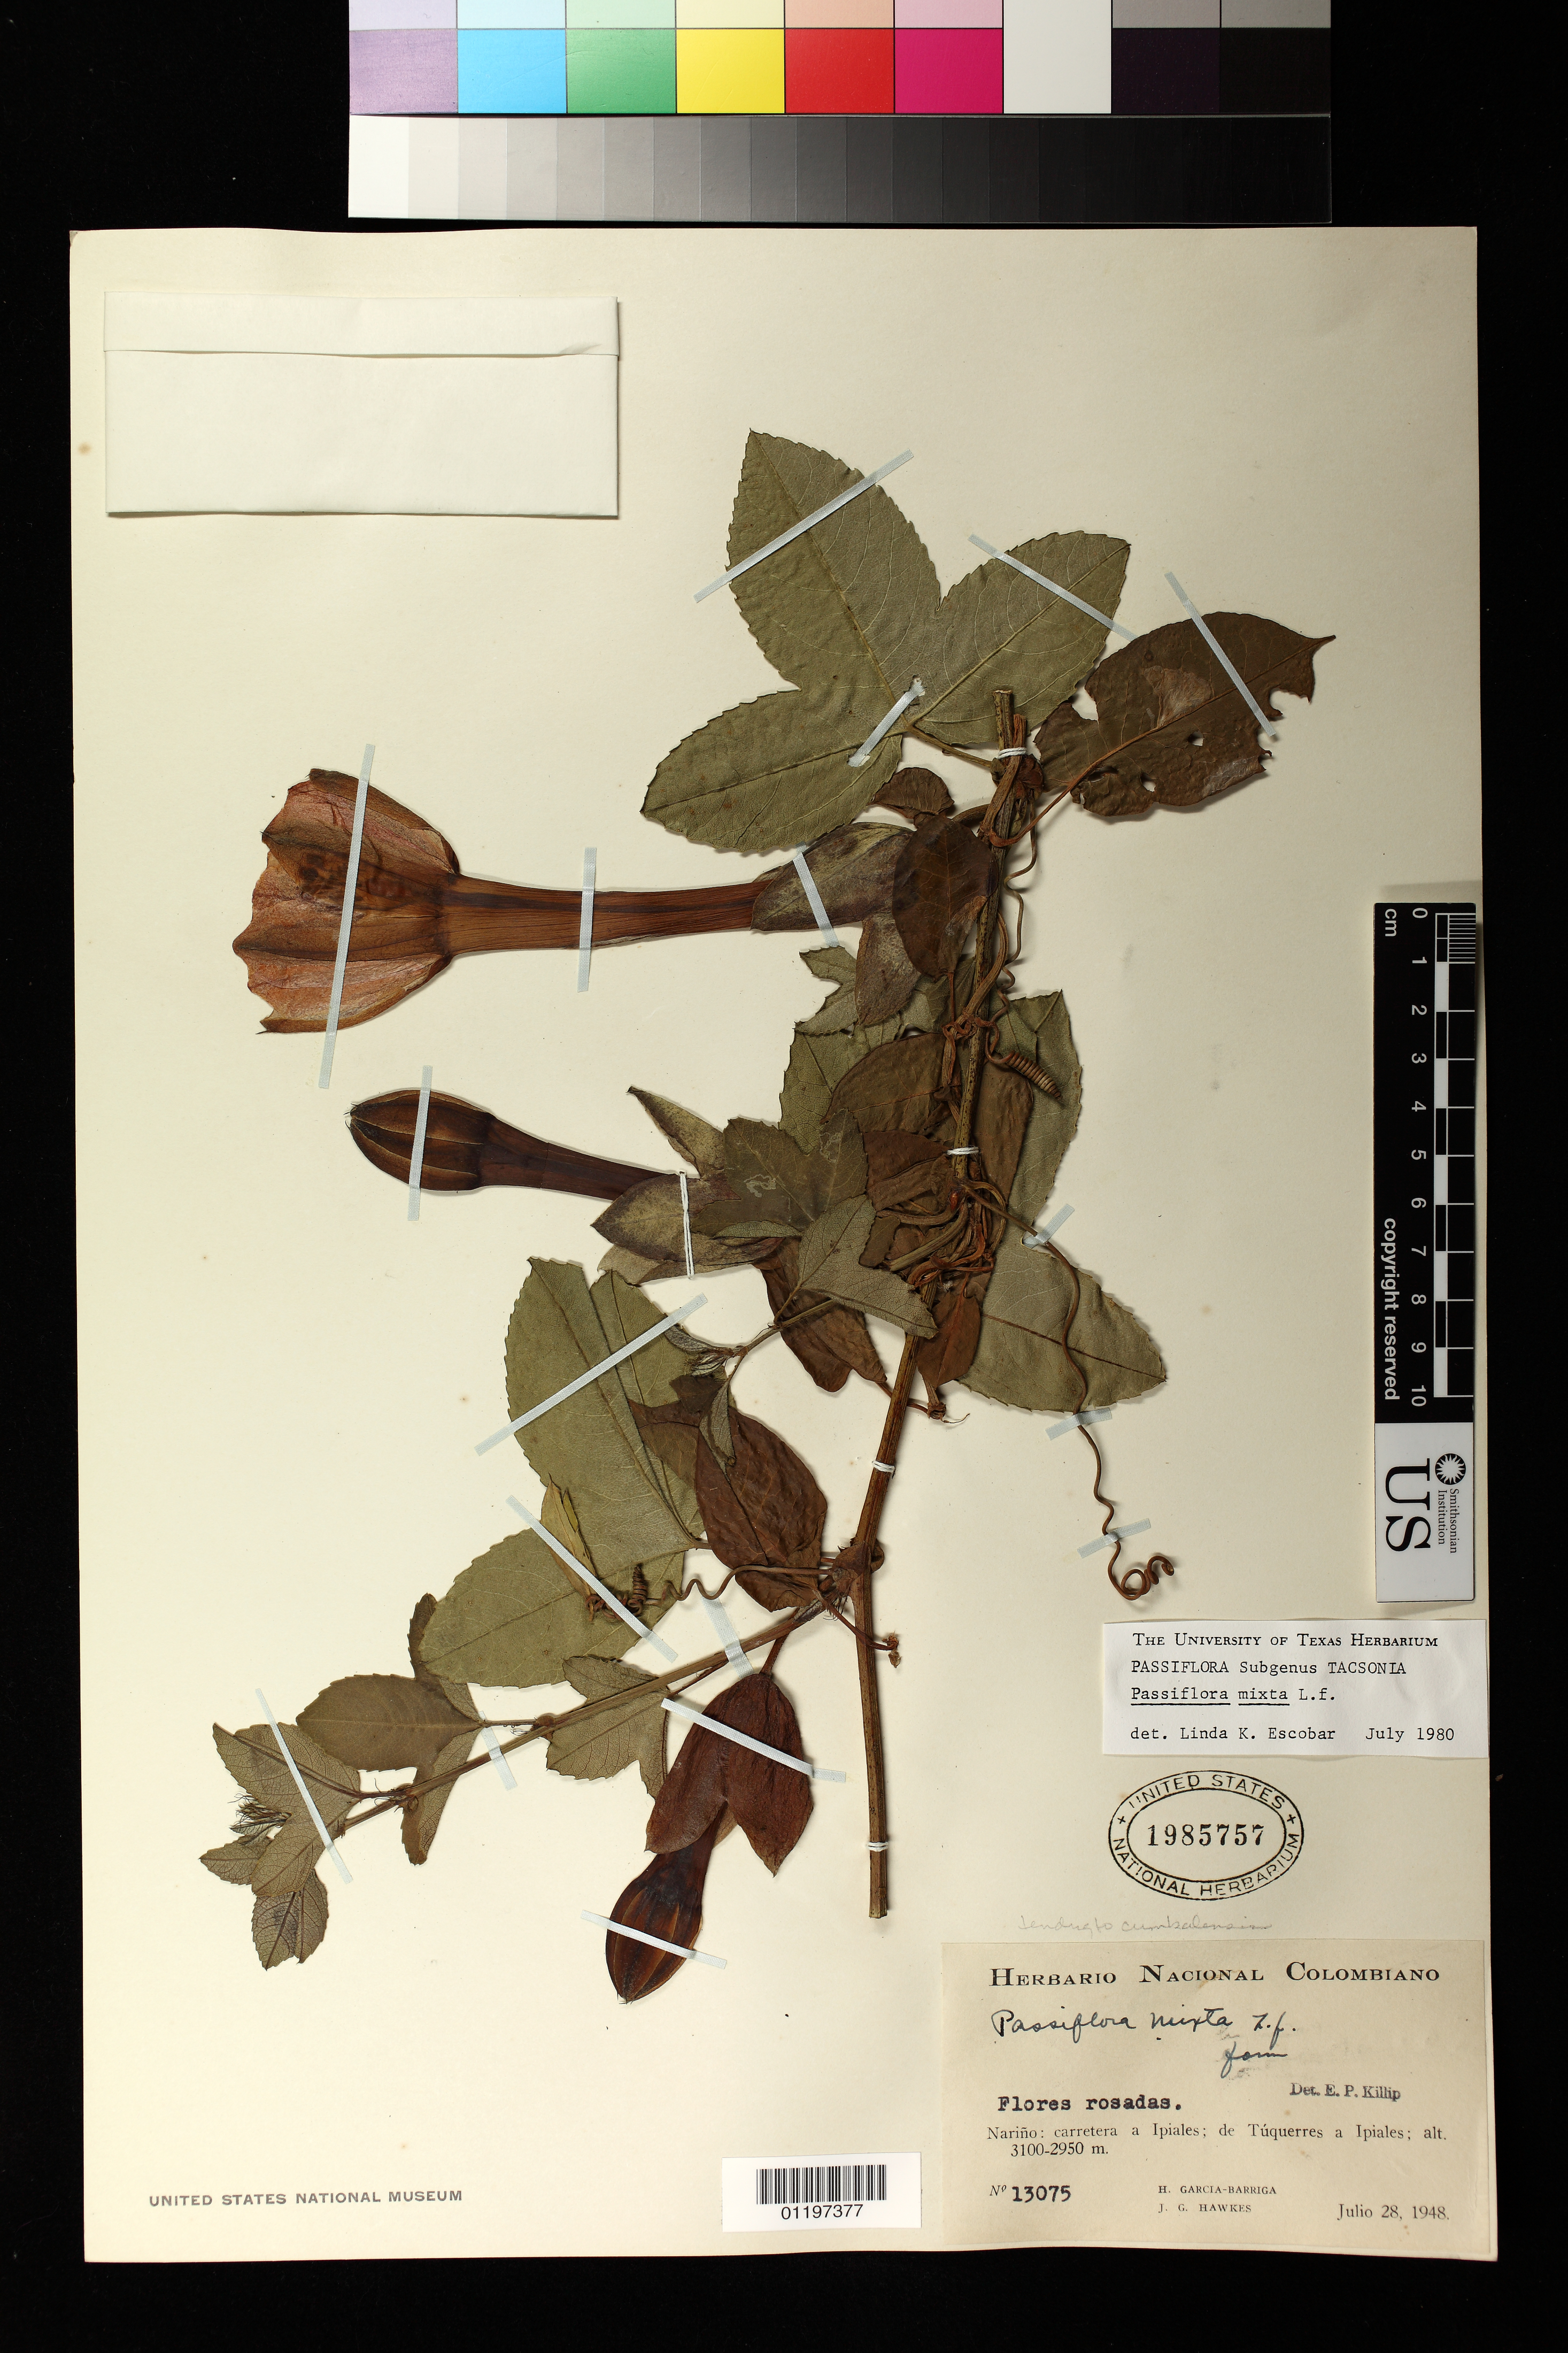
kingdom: Plantae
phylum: Tracheophyta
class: Magnoliopsida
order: Malpighiales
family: Passifloraceae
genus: Passiflora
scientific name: Passiflora mixta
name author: L. f.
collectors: H. García Barriga & J. Hawkes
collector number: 13075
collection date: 1948-07-28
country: Colombia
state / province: Nariño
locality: Ipiales highway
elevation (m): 2950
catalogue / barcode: US 1985757